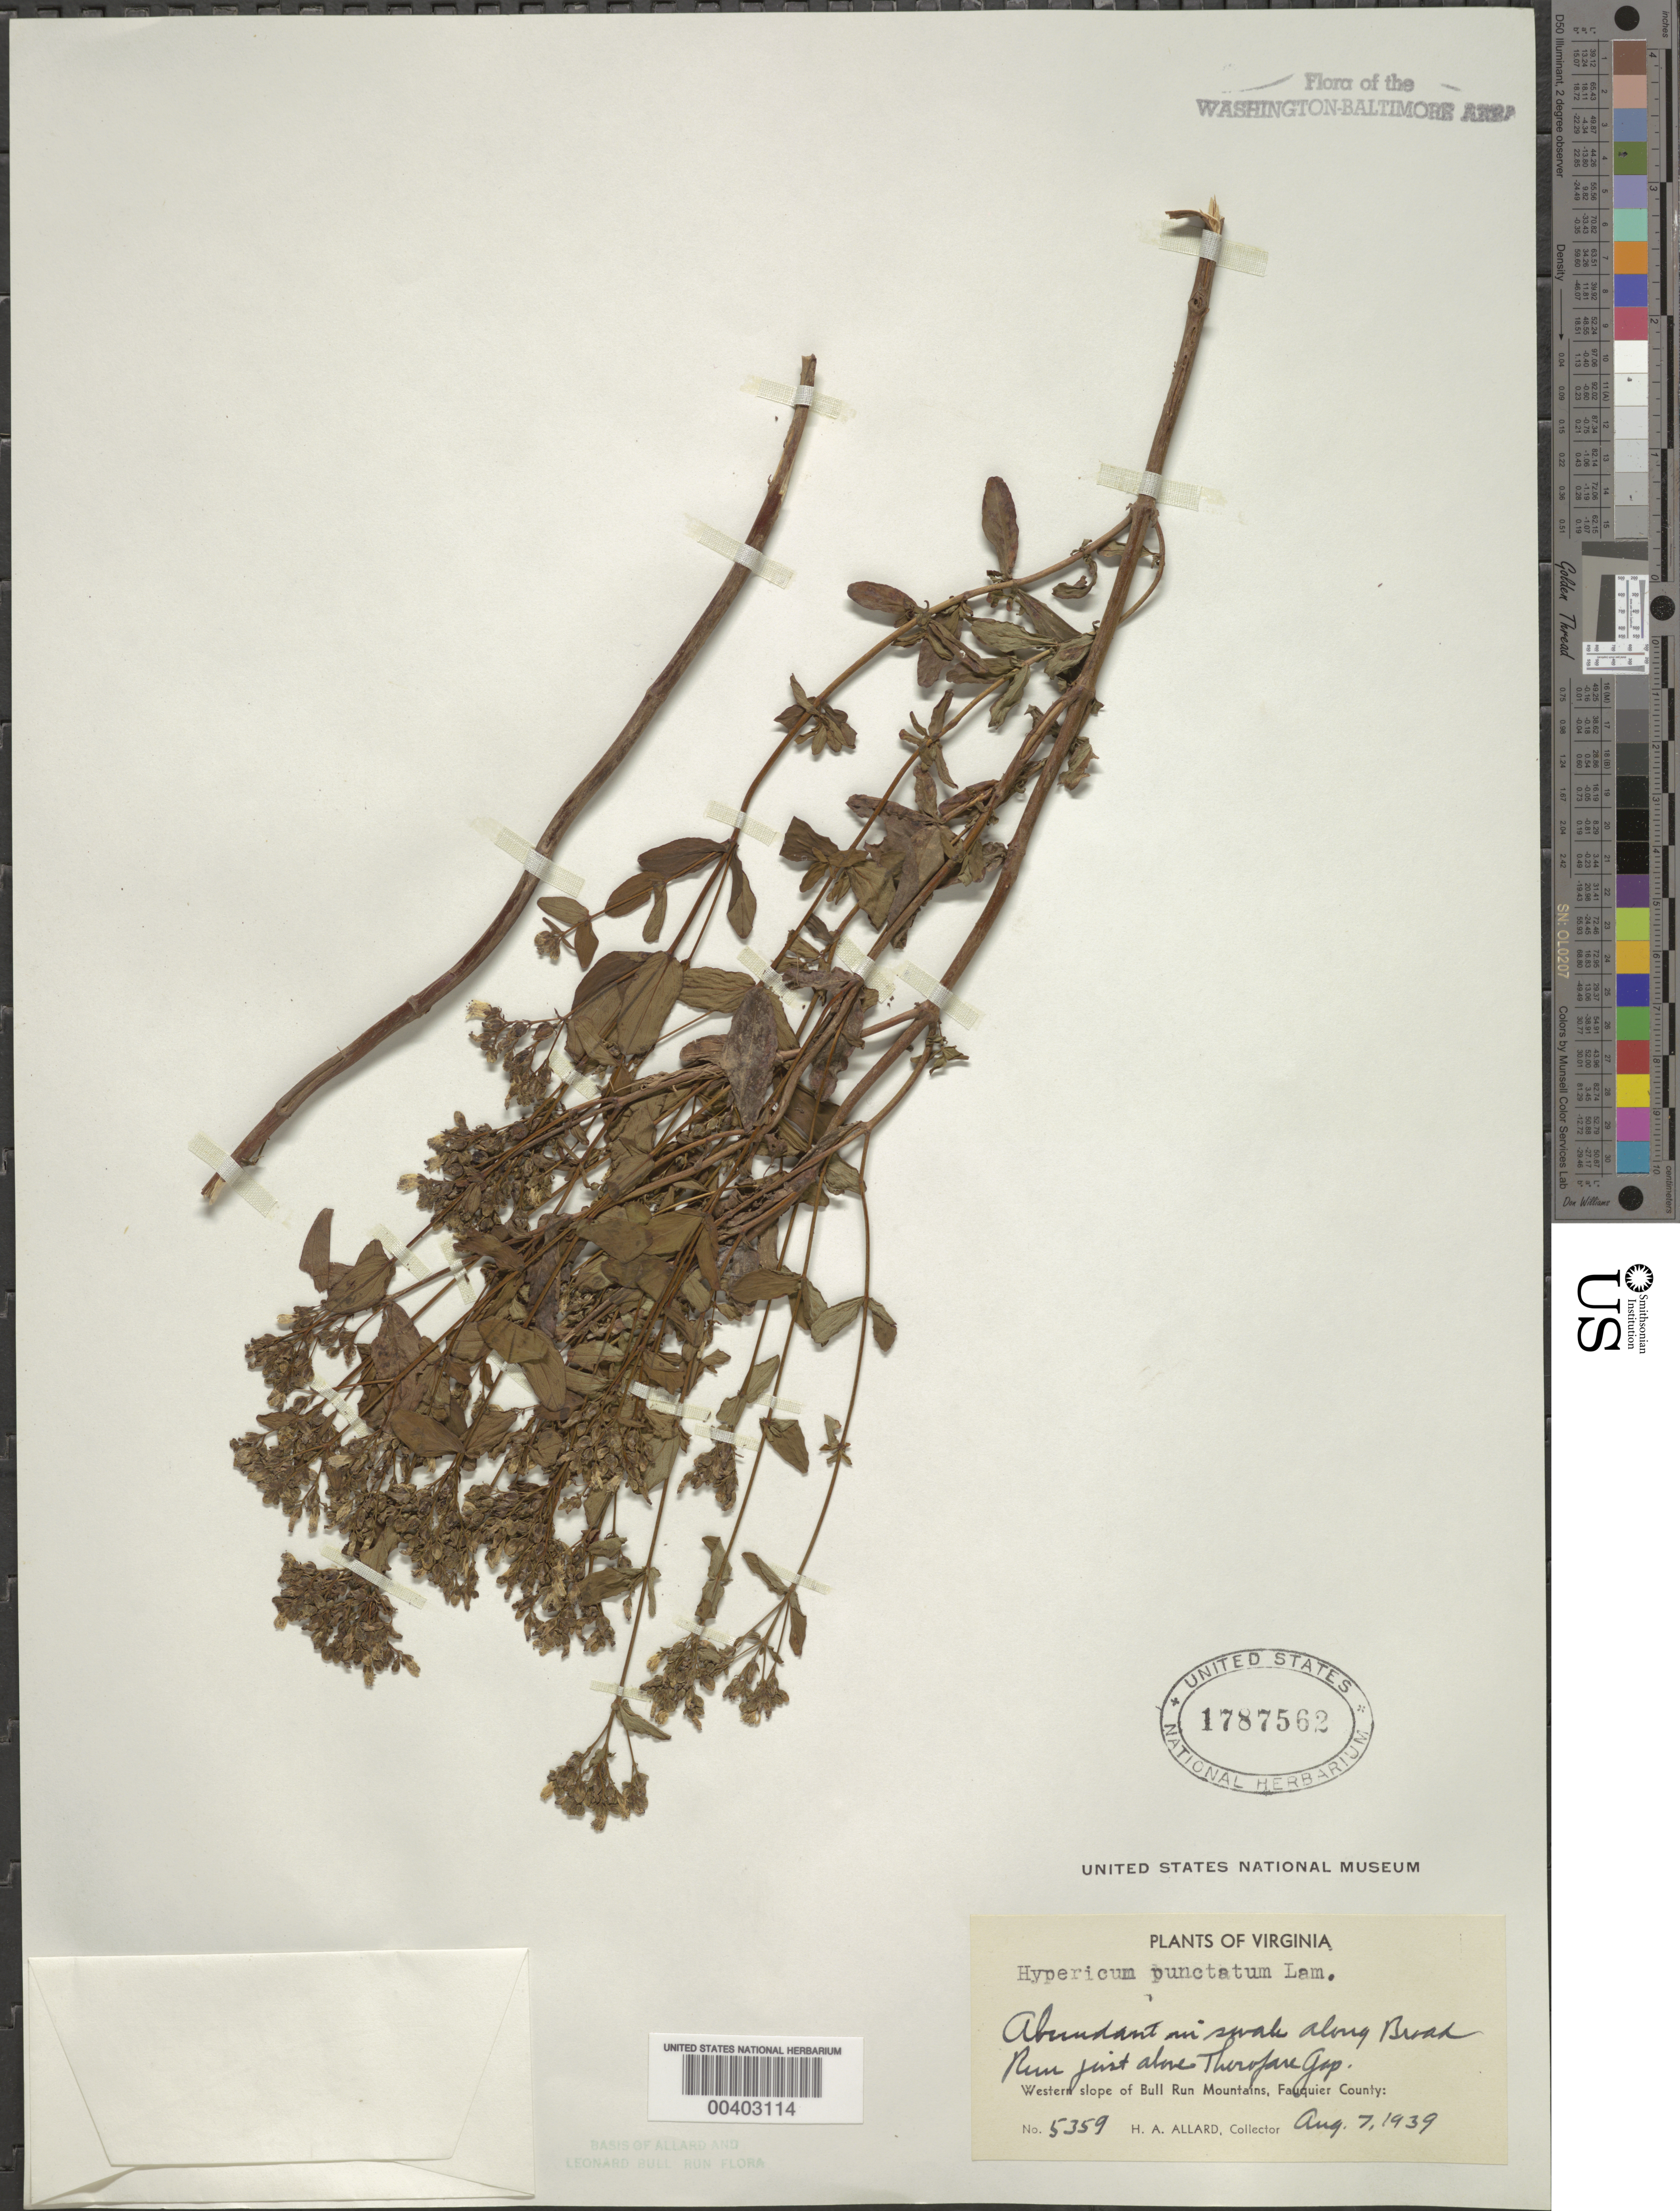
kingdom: Plantae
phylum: Tracheophyta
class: Magnoliopsida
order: Malpighiales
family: Hypericaceae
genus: Hypericum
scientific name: Hypericum punctatum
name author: Lam.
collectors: H. A. Allard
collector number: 5359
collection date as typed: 07 Aug 1939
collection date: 1939-08-07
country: United States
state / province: Virginia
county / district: Fauquier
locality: Broad Run above Thorofare Gap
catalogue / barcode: US 1787562